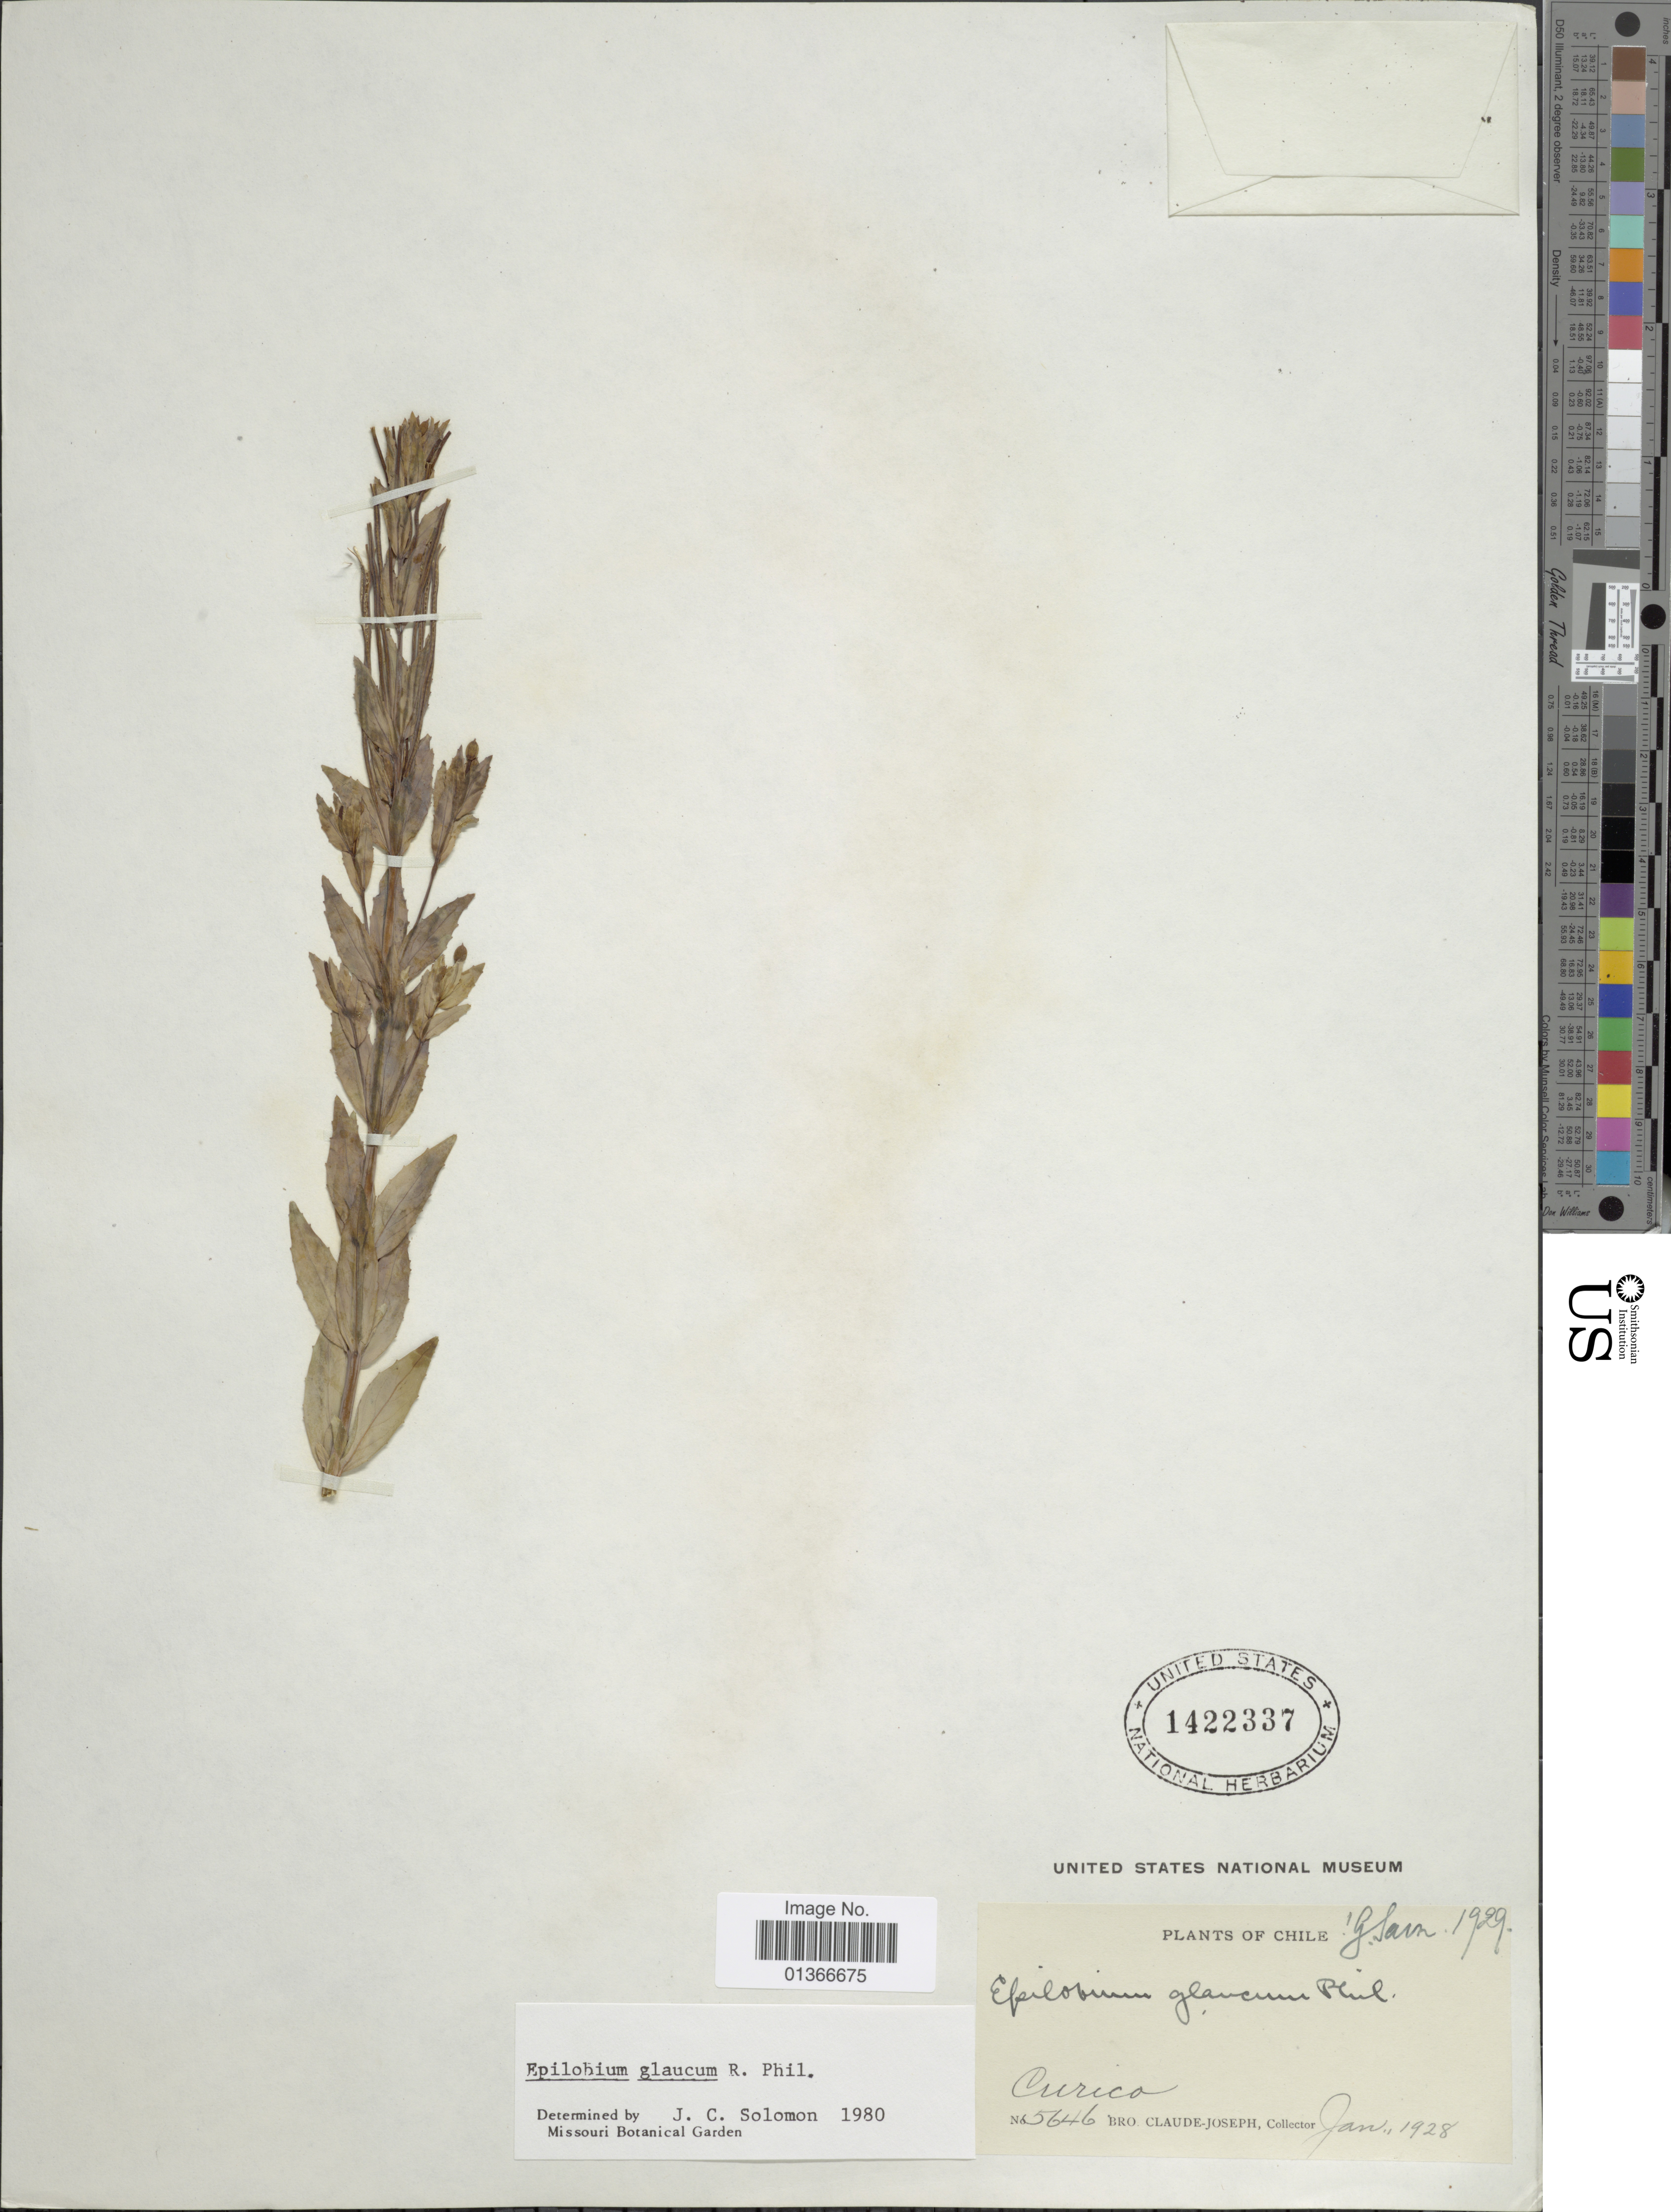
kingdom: Plantae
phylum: Tracheophyta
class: Magnoliopsida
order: Myrtales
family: Onagraceae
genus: Epilobium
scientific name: Epilobium glaucum Howell, nom. illeg.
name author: Howell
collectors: Bro. Claude-Joseph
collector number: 5646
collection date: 1928-01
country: Chile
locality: Curico.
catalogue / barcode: US 1422337